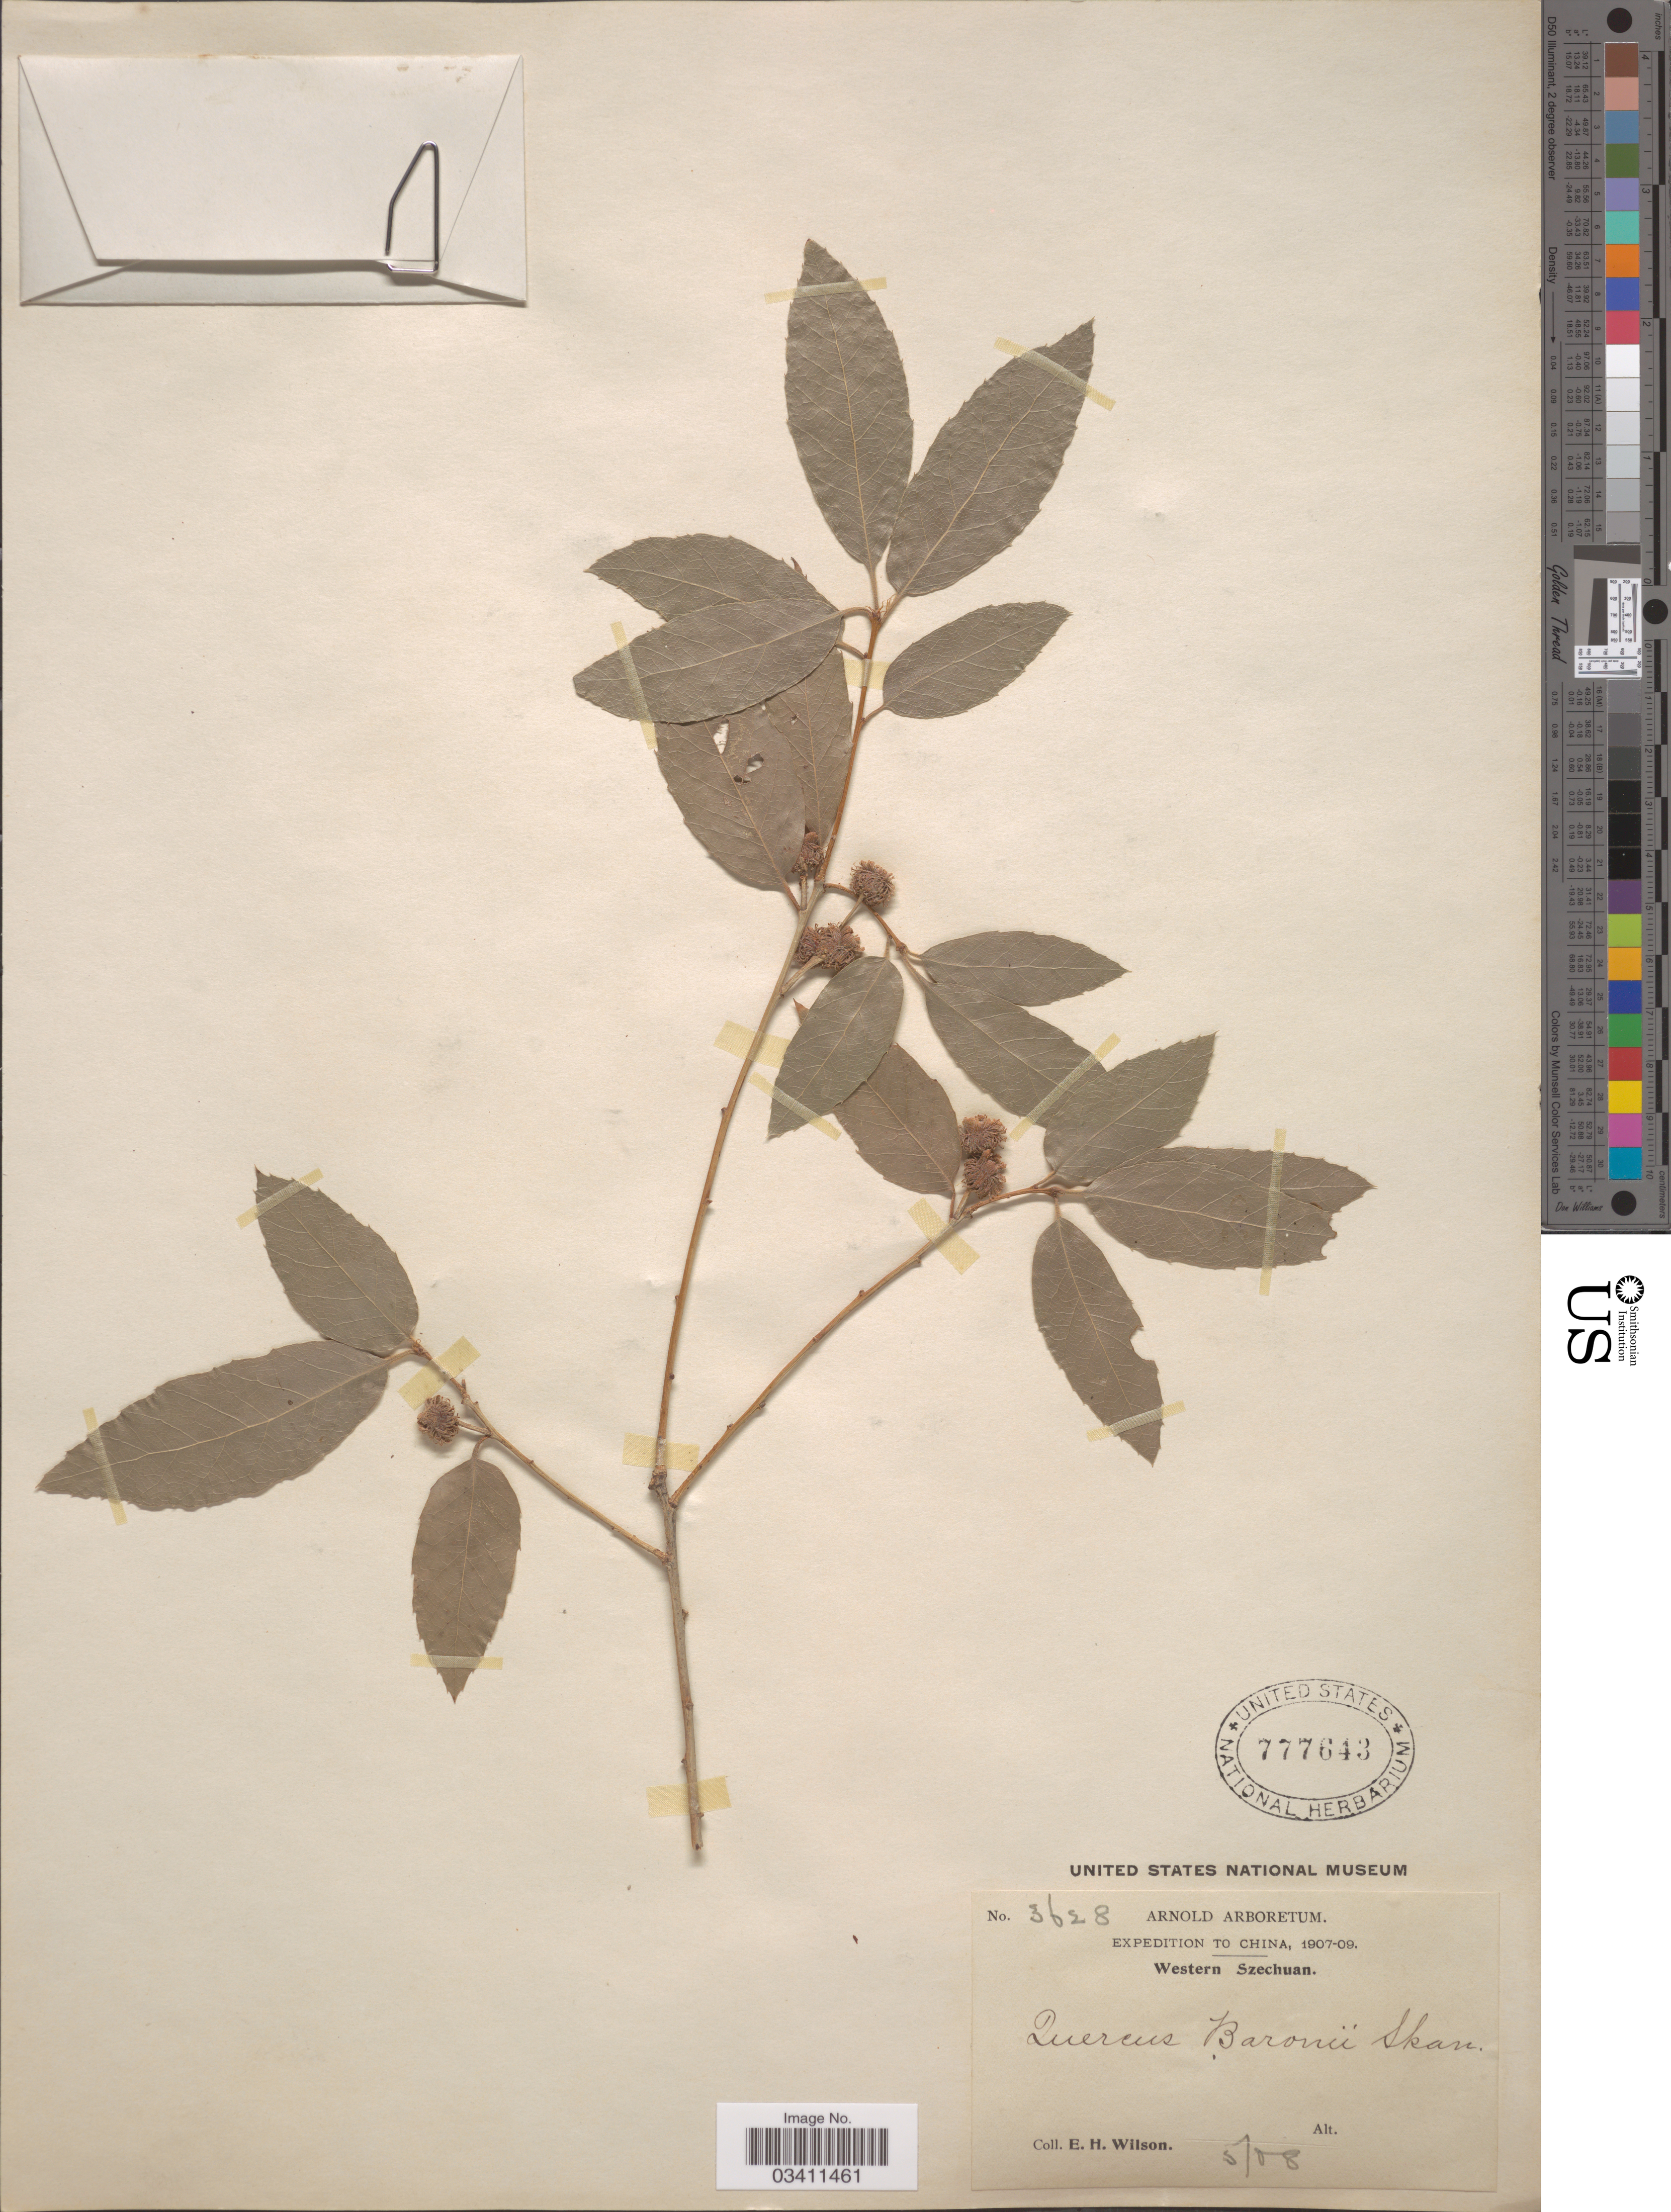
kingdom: Plantae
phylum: Tracheophyta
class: Magnoliopsida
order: Fagales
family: Fagaceae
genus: Quercus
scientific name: Quercus baronii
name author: Skan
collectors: E. Wilson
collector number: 3628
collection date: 1908-05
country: China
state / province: Sichuan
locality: Western Szechuan.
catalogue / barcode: US 777643